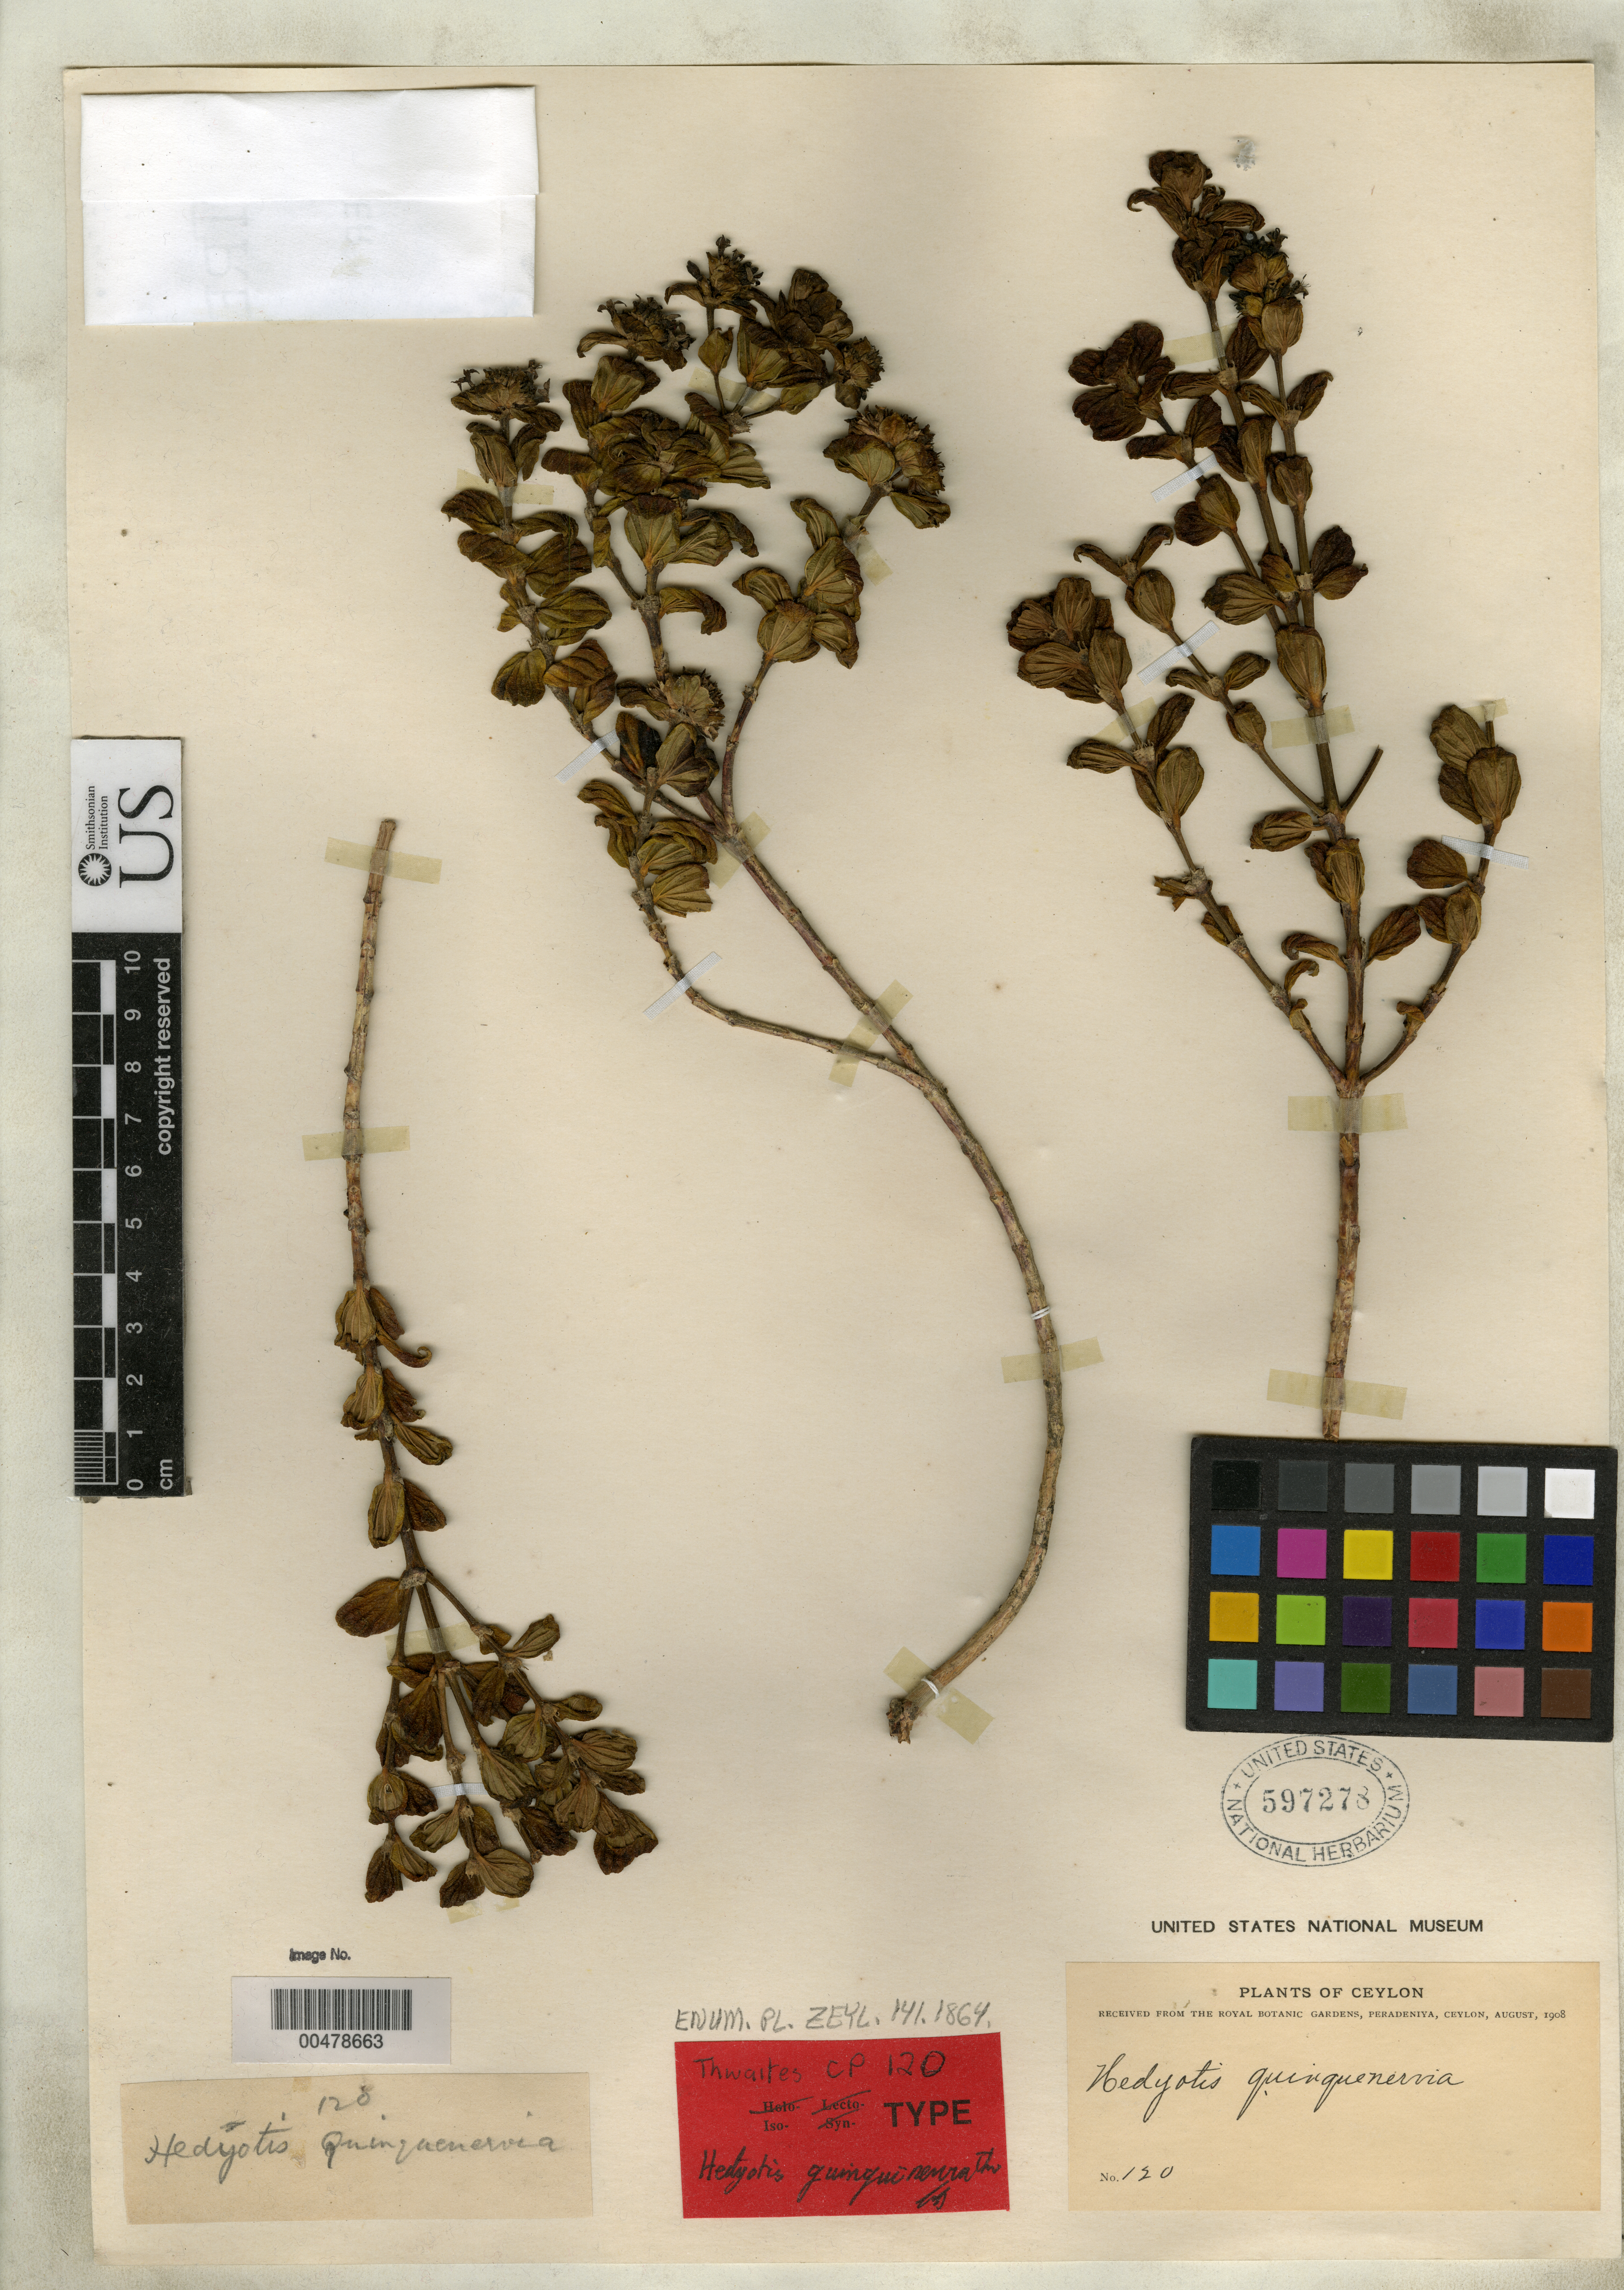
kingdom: Plantae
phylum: Tracheophyta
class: Magnoliopsida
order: Gentianales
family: Rubiaceae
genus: Hedyotis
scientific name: Hedyotis quinquenervia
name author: Thwaites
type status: Isotype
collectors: G. H. K. Thwaites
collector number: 120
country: Sri Lanka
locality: "Ceylon"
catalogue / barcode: US 597278